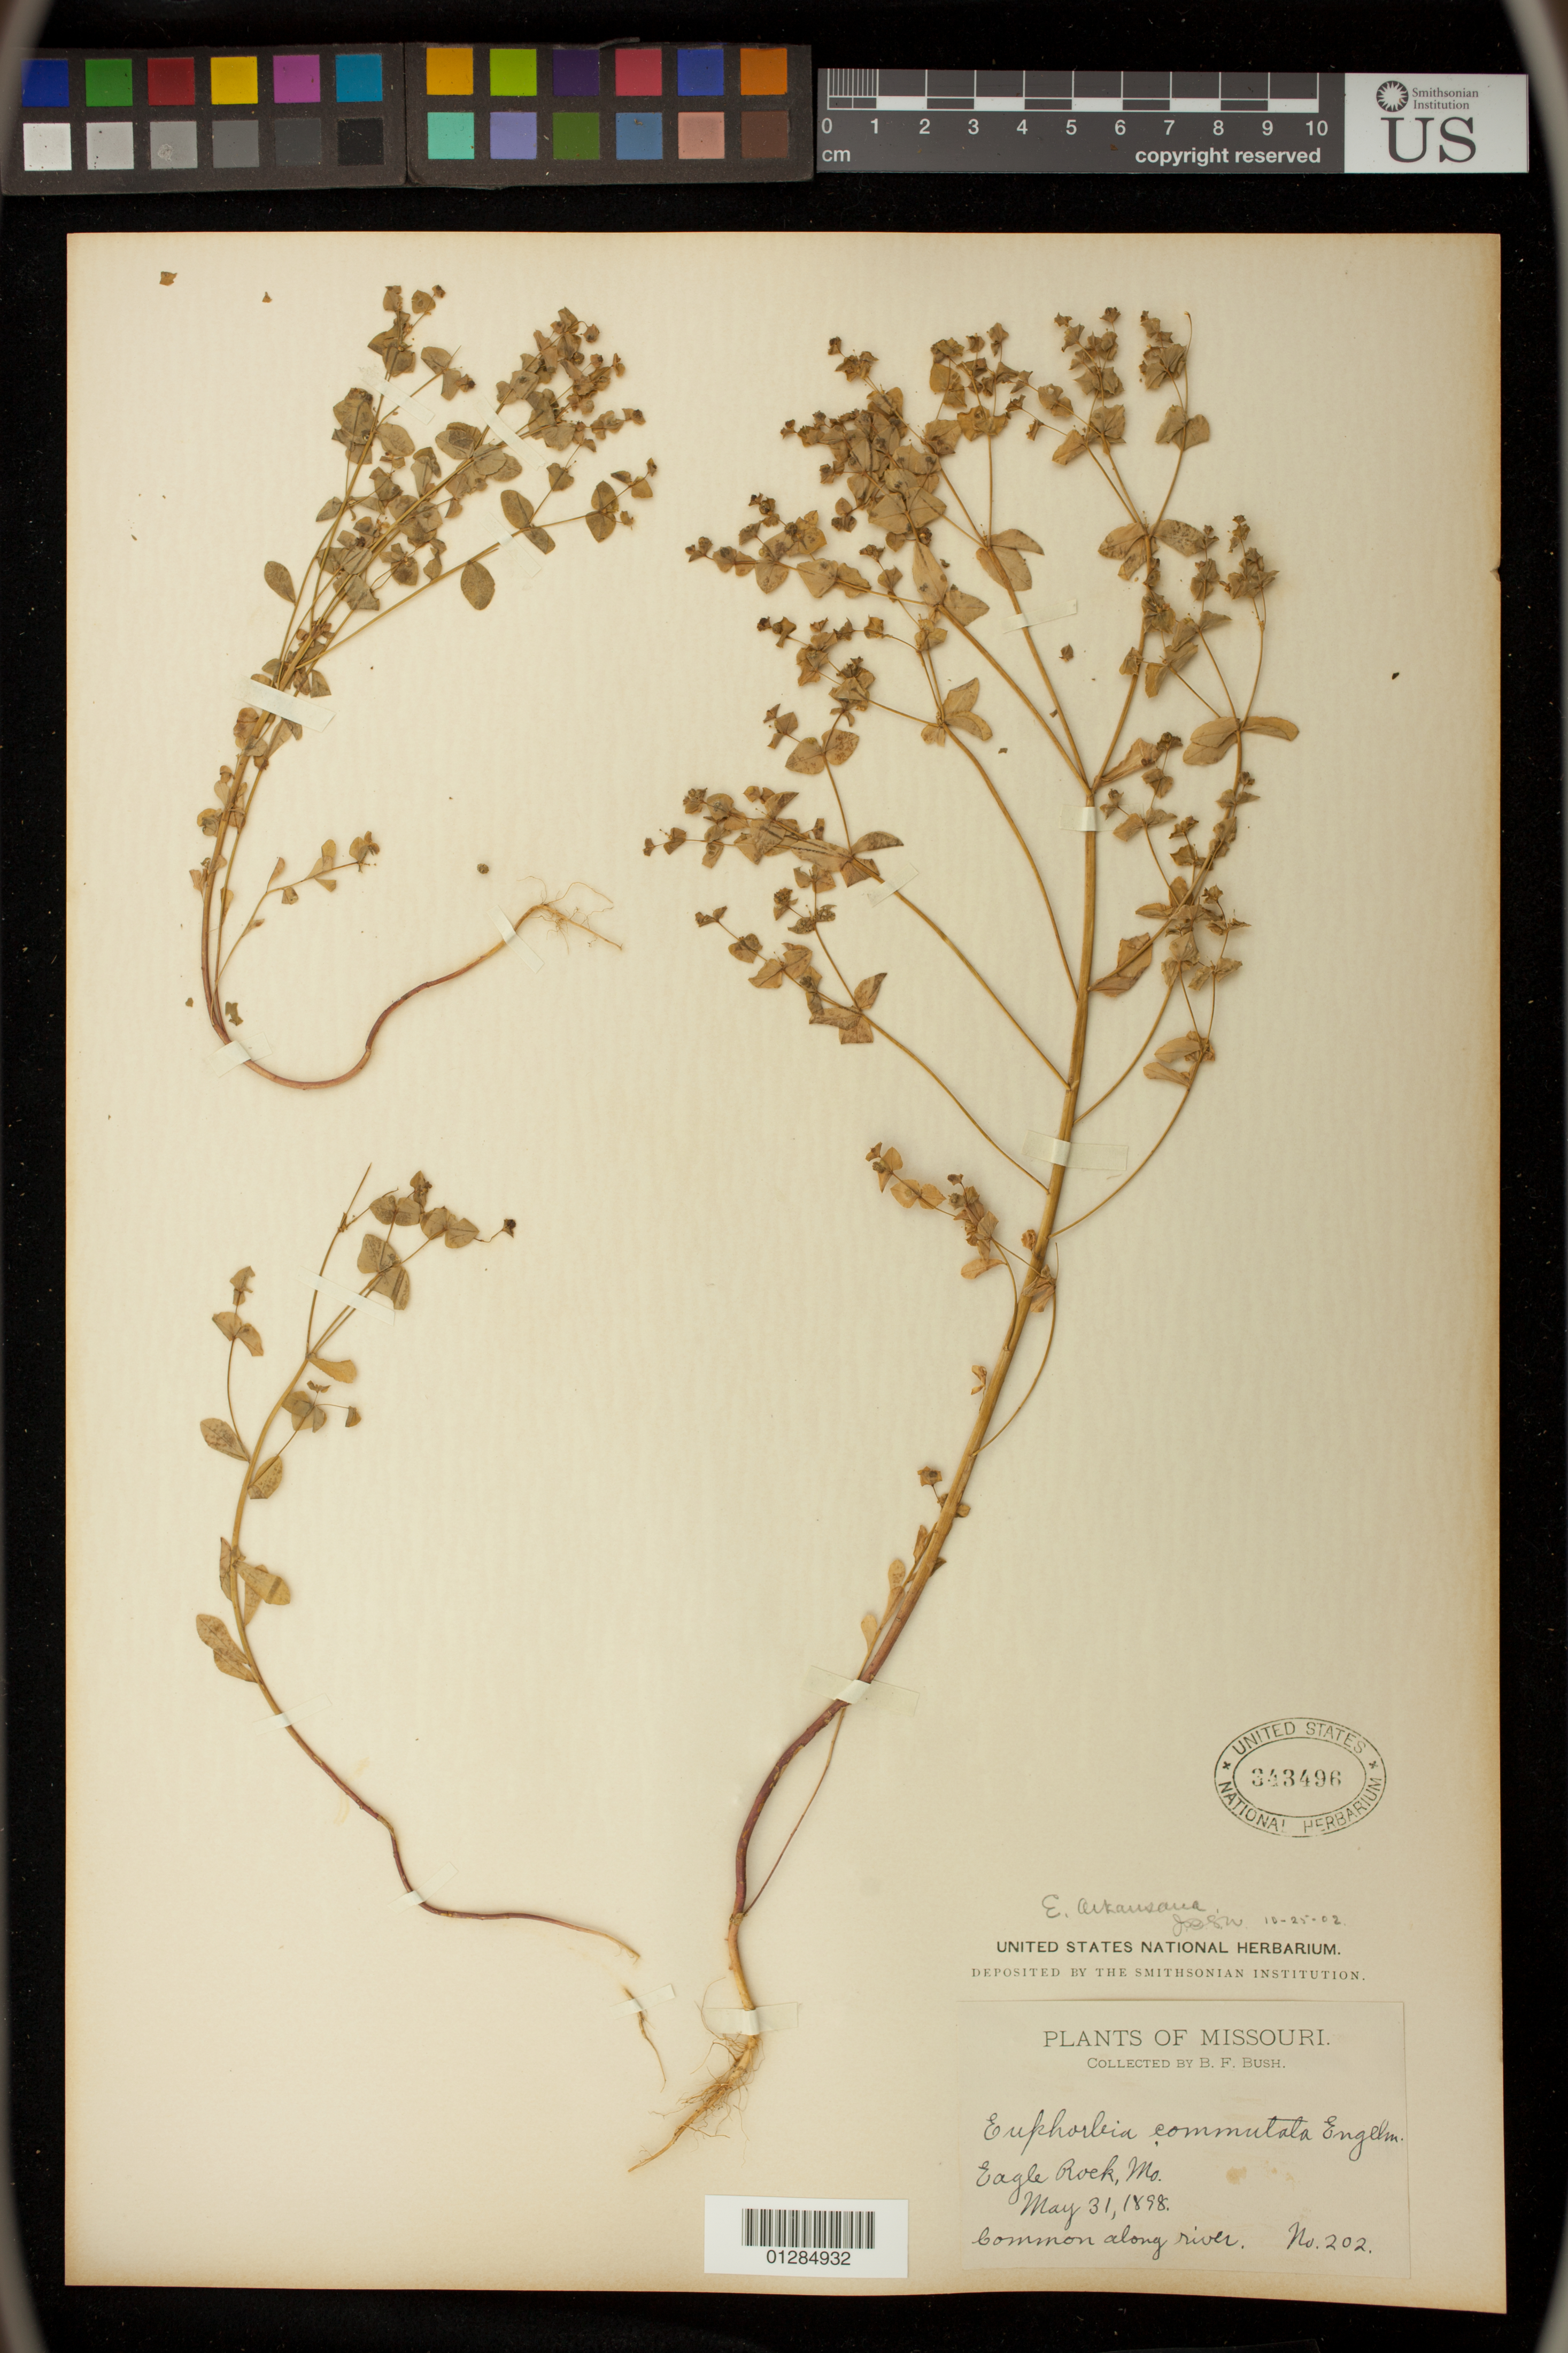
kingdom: Plantae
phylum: Tracheophyta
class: Magnoliopsida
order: Malpighiales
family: Euphorbiaceae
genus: Euphorbia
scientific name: Euphorbia spathulata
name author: Lam.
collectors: B. F. Bush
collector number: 202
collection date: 1898-05-31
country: United States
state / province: Missouri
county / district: Barry County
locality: Eagle Rock.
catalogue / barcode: US 343496